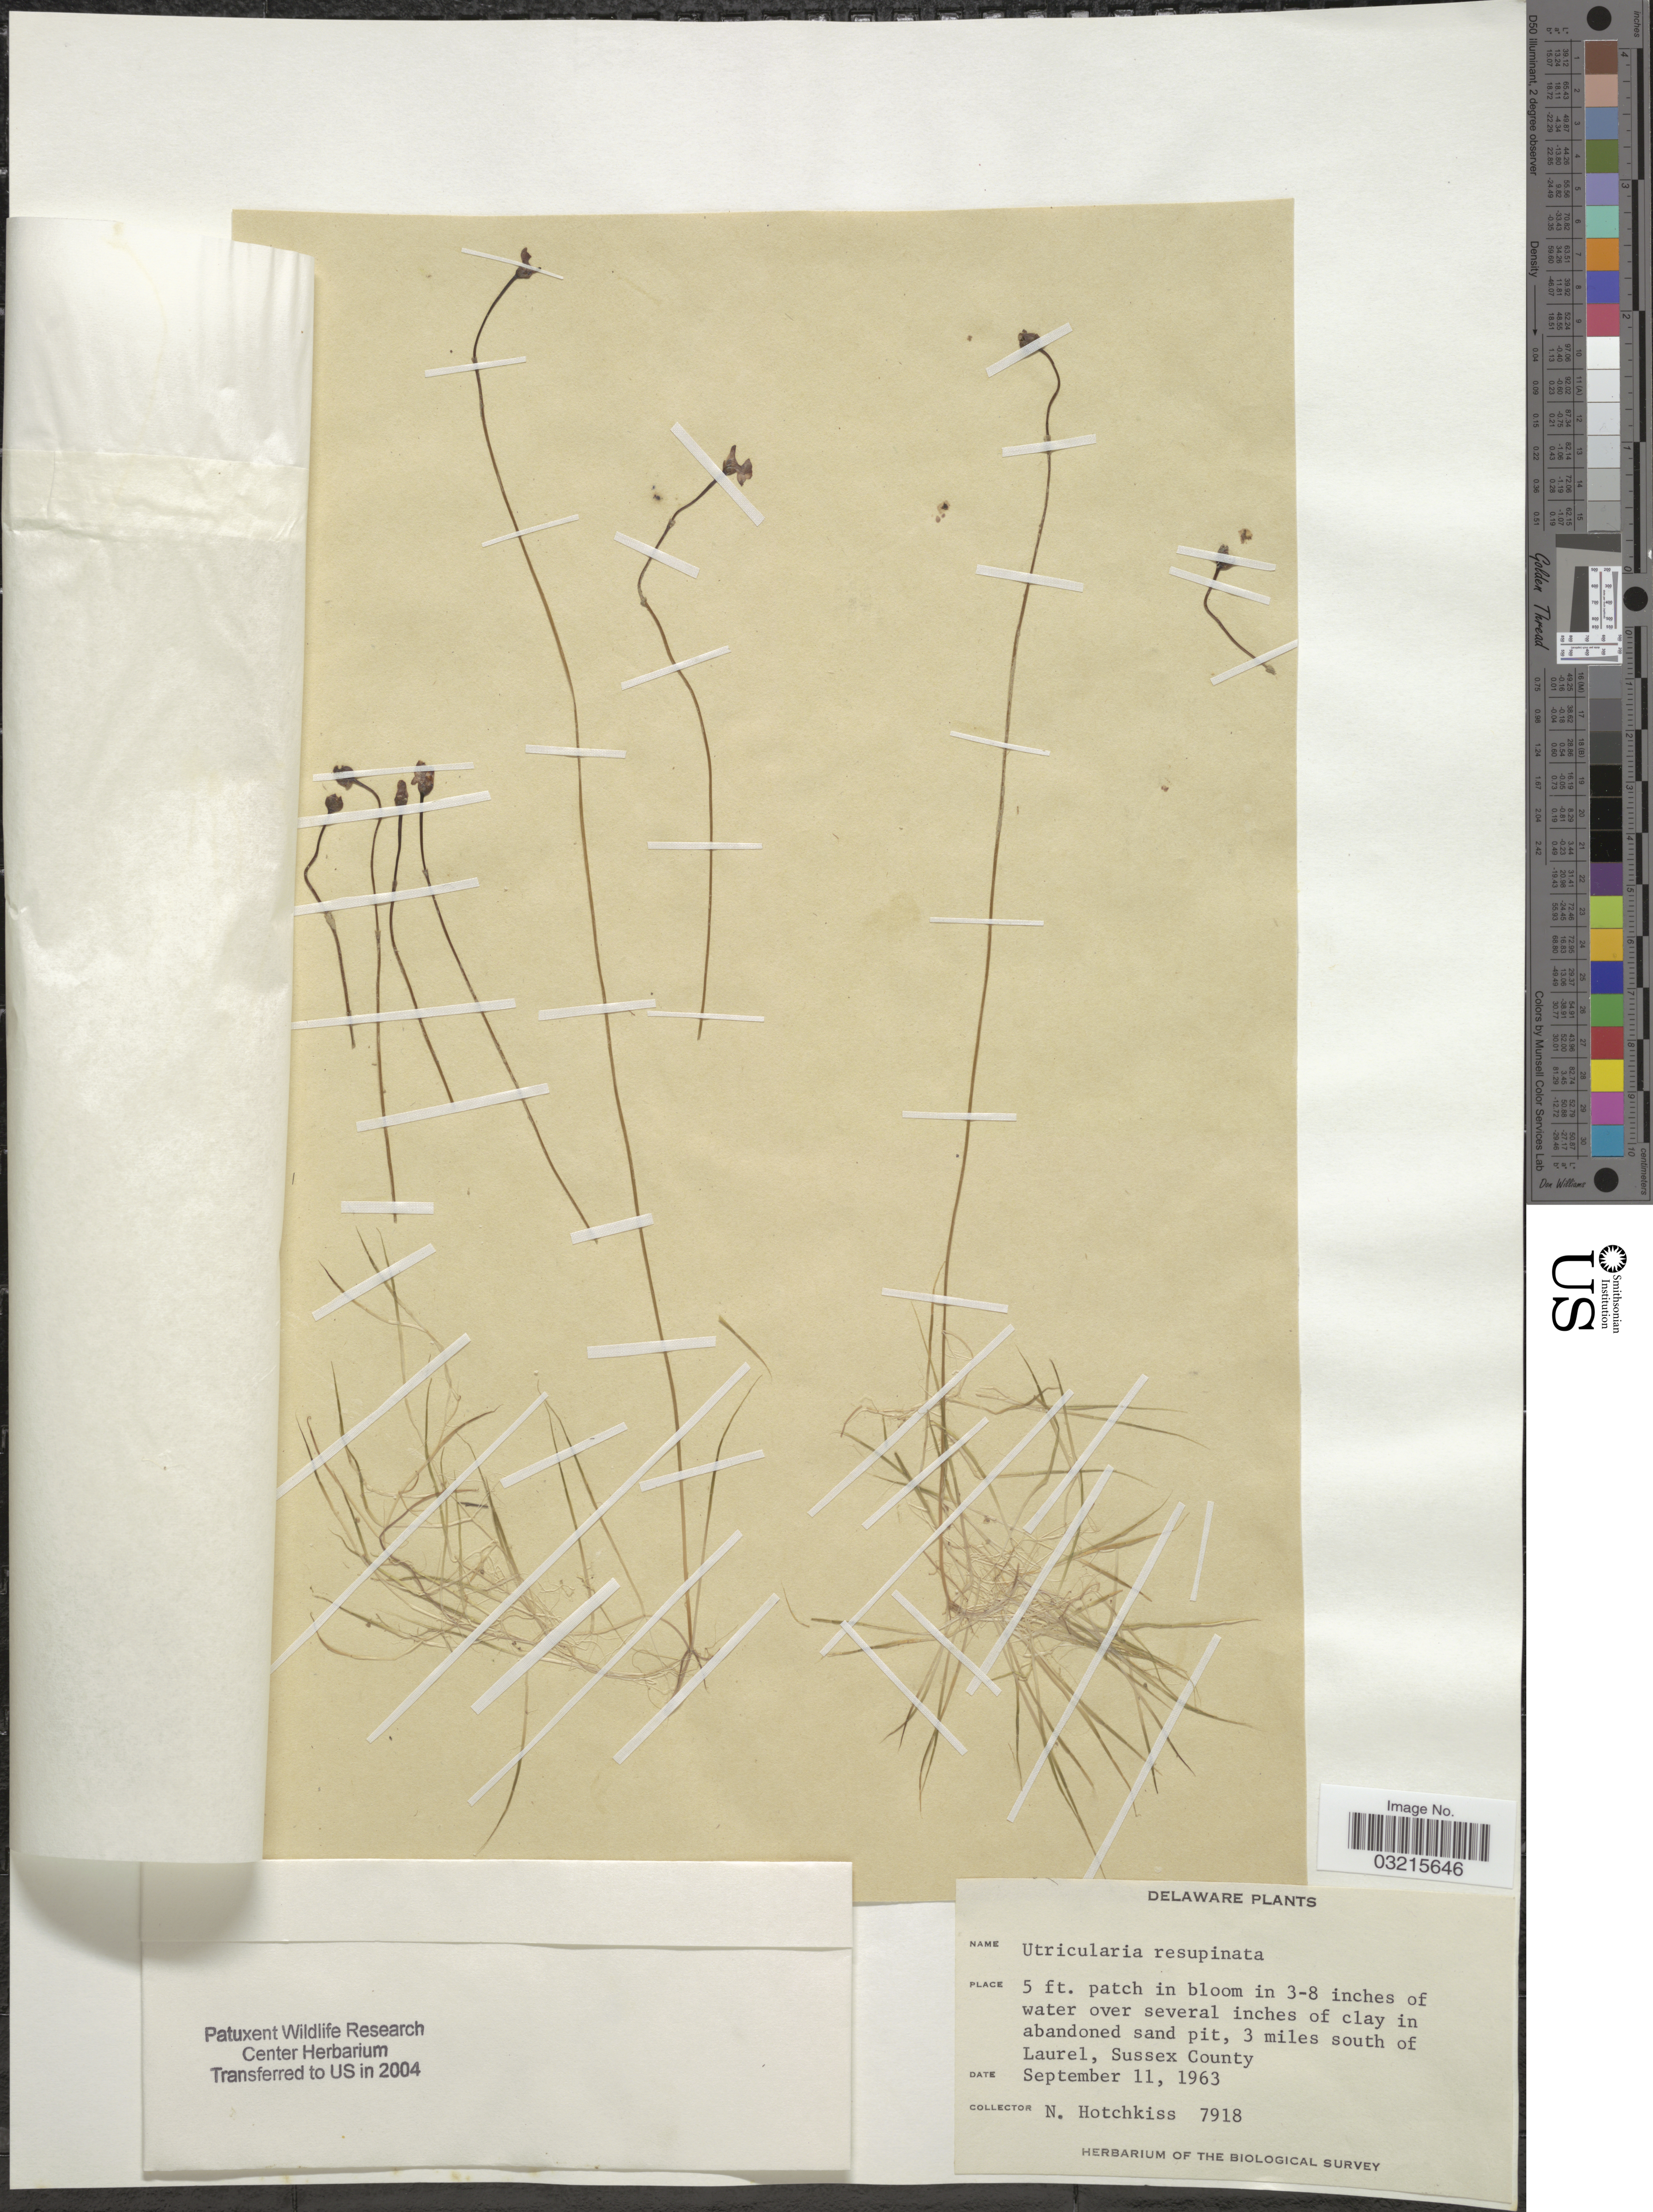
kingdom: Plantae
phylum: Tracheophyta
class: Magnoliopsida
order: Lamiales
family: Lentibulariaceae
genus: Utricularia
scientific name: Utricularia resupinata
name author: B.D. Greene ex Bigelow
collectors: N. Hotchkiss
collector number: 7918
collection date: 1963-09-11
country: United States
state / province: Delaware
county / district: Sussex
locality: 3 miles south of Laurel, Sussex County.